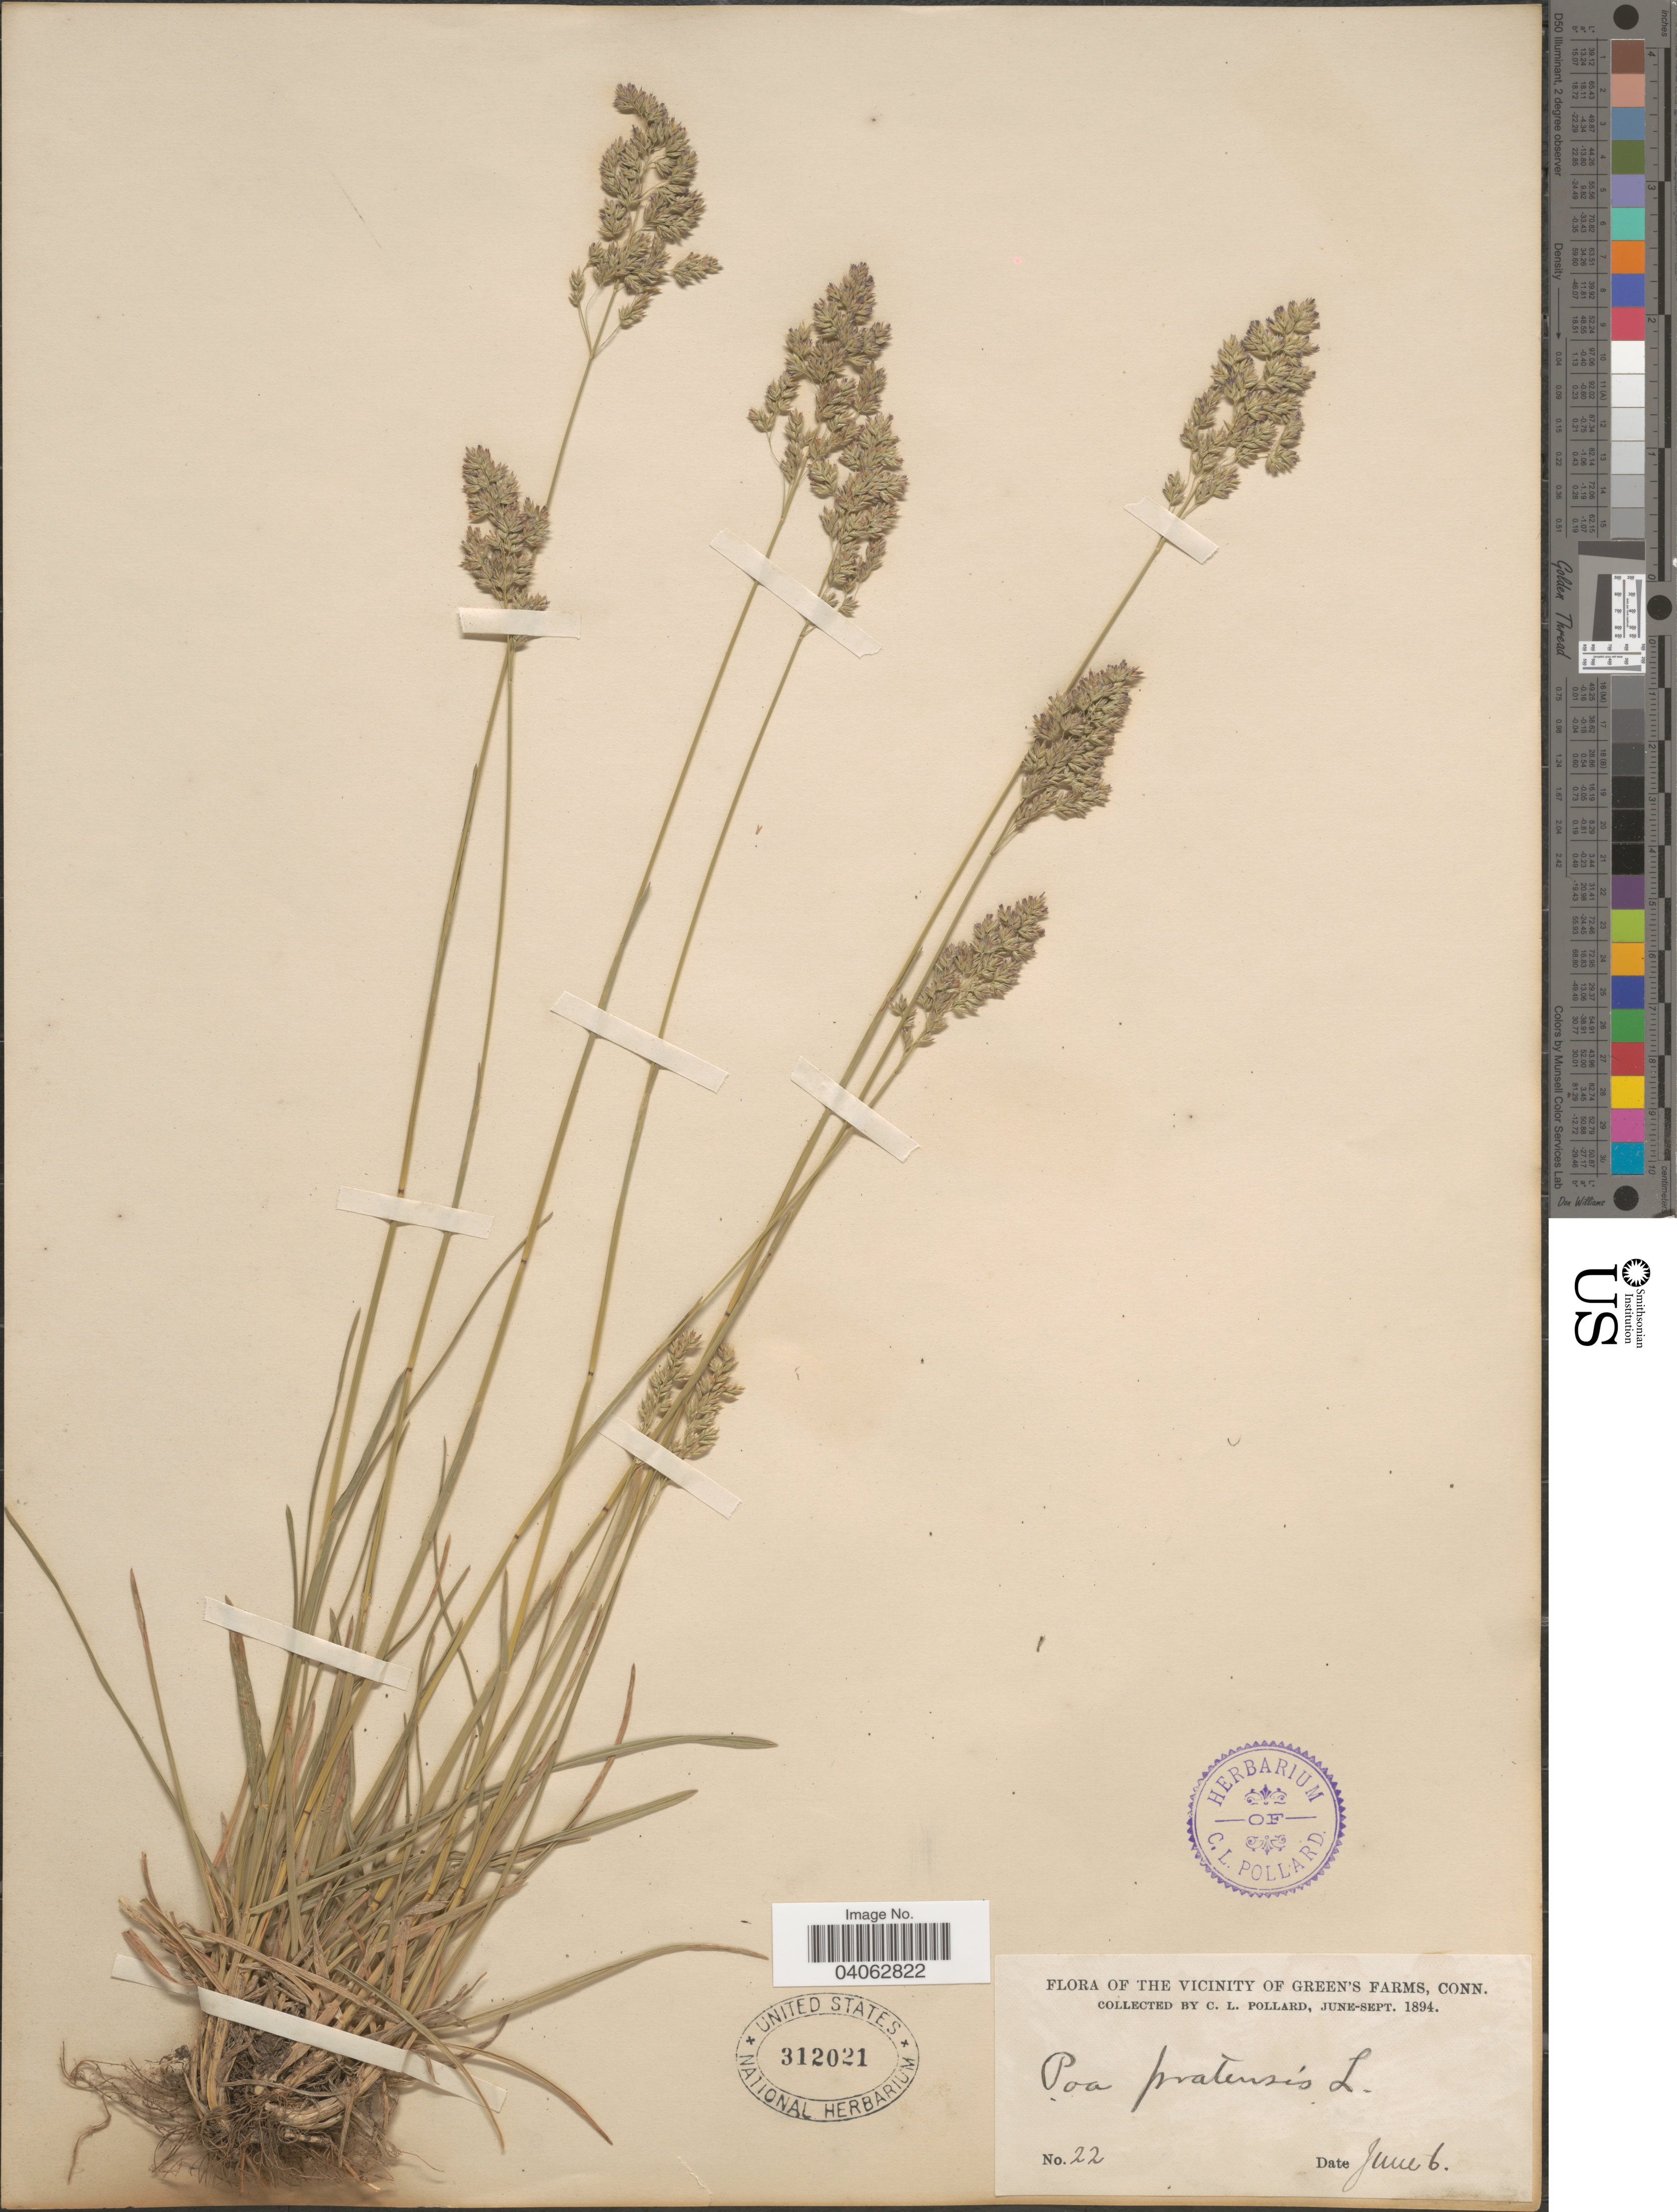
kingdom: Plantae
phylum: Tracheophyta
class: Liliopsida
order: Poales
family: Poaceae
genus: Poa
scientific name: Poa pratensis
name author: L.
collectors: C. L. Pollard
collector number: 22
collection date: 1894-06-06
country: United States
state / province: Connecticut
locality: The vicinity of Green's Farms.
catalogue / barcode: US 312021